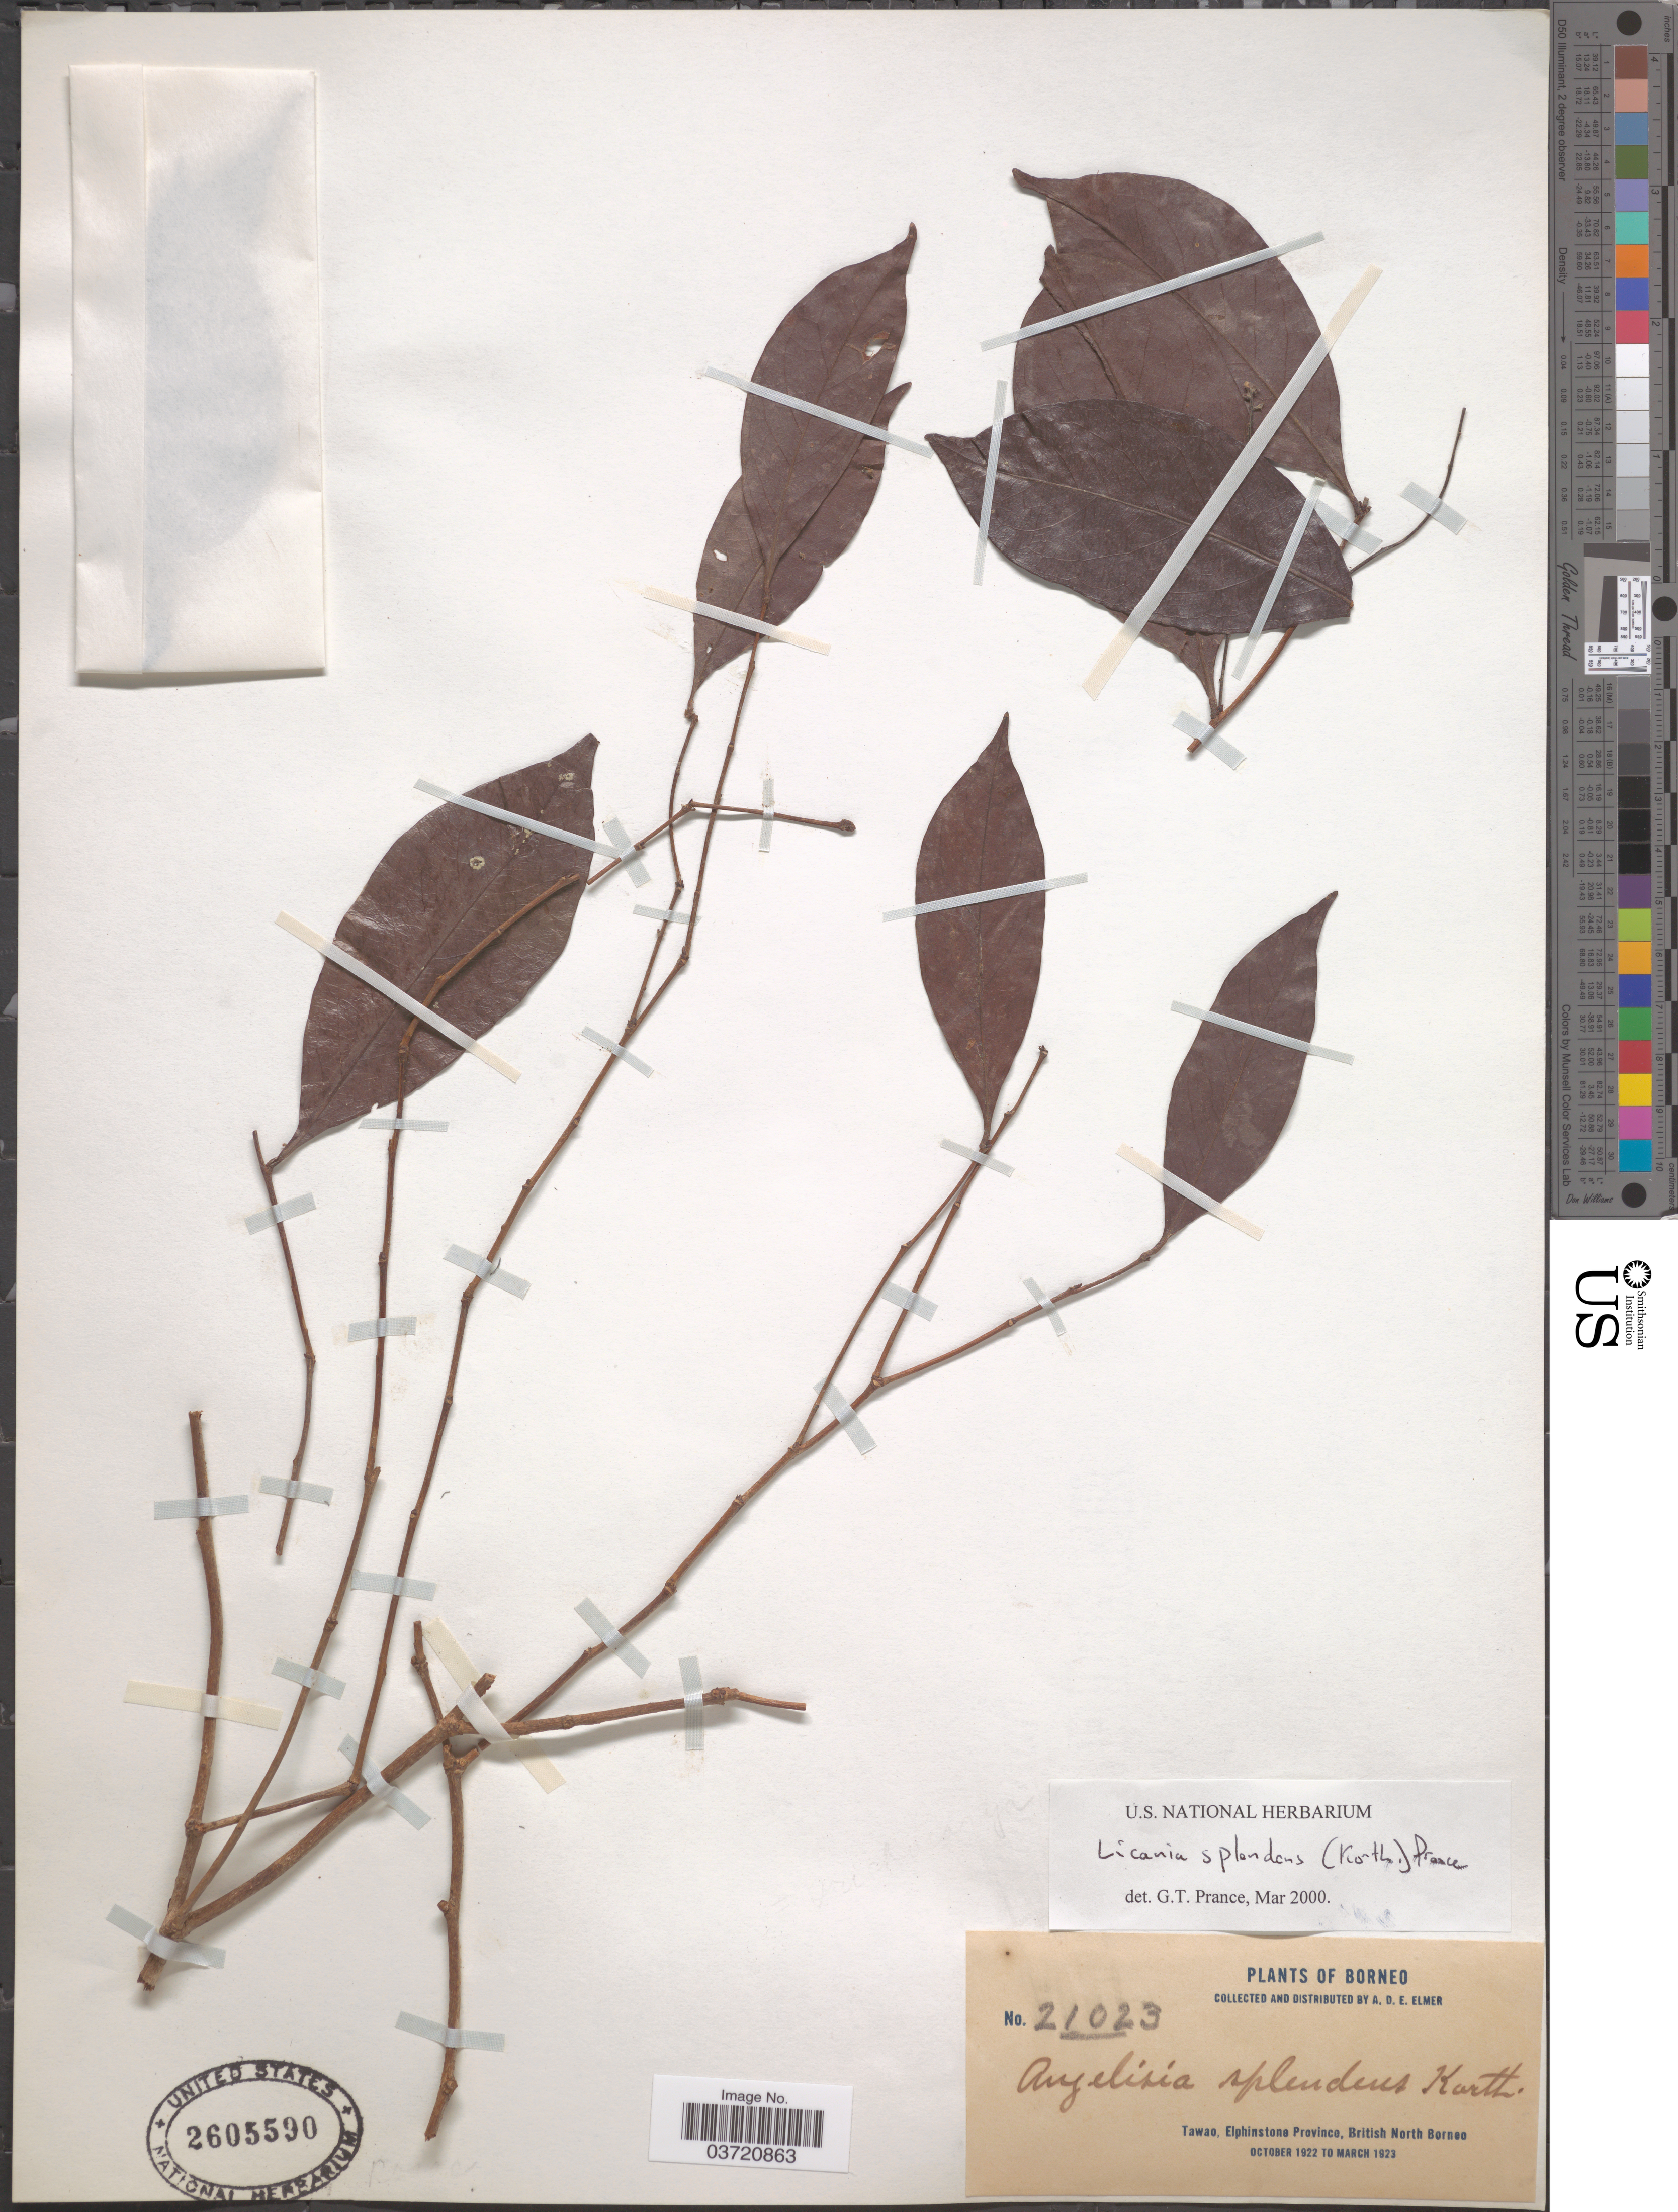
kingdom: Plantae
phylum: Tracheophyta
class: Magnoliopsida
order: Malpighiales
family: Chrysobalanaceae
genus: Licania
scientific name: Licania splendens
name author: (Korth.) Prance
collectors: A. D. E. Elmer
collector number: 21023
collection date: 1922-10/1923-03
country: Malaysia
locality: Borneo. Tawao, Elphinstone Province, British North Borneo.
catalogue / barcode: US 2605590